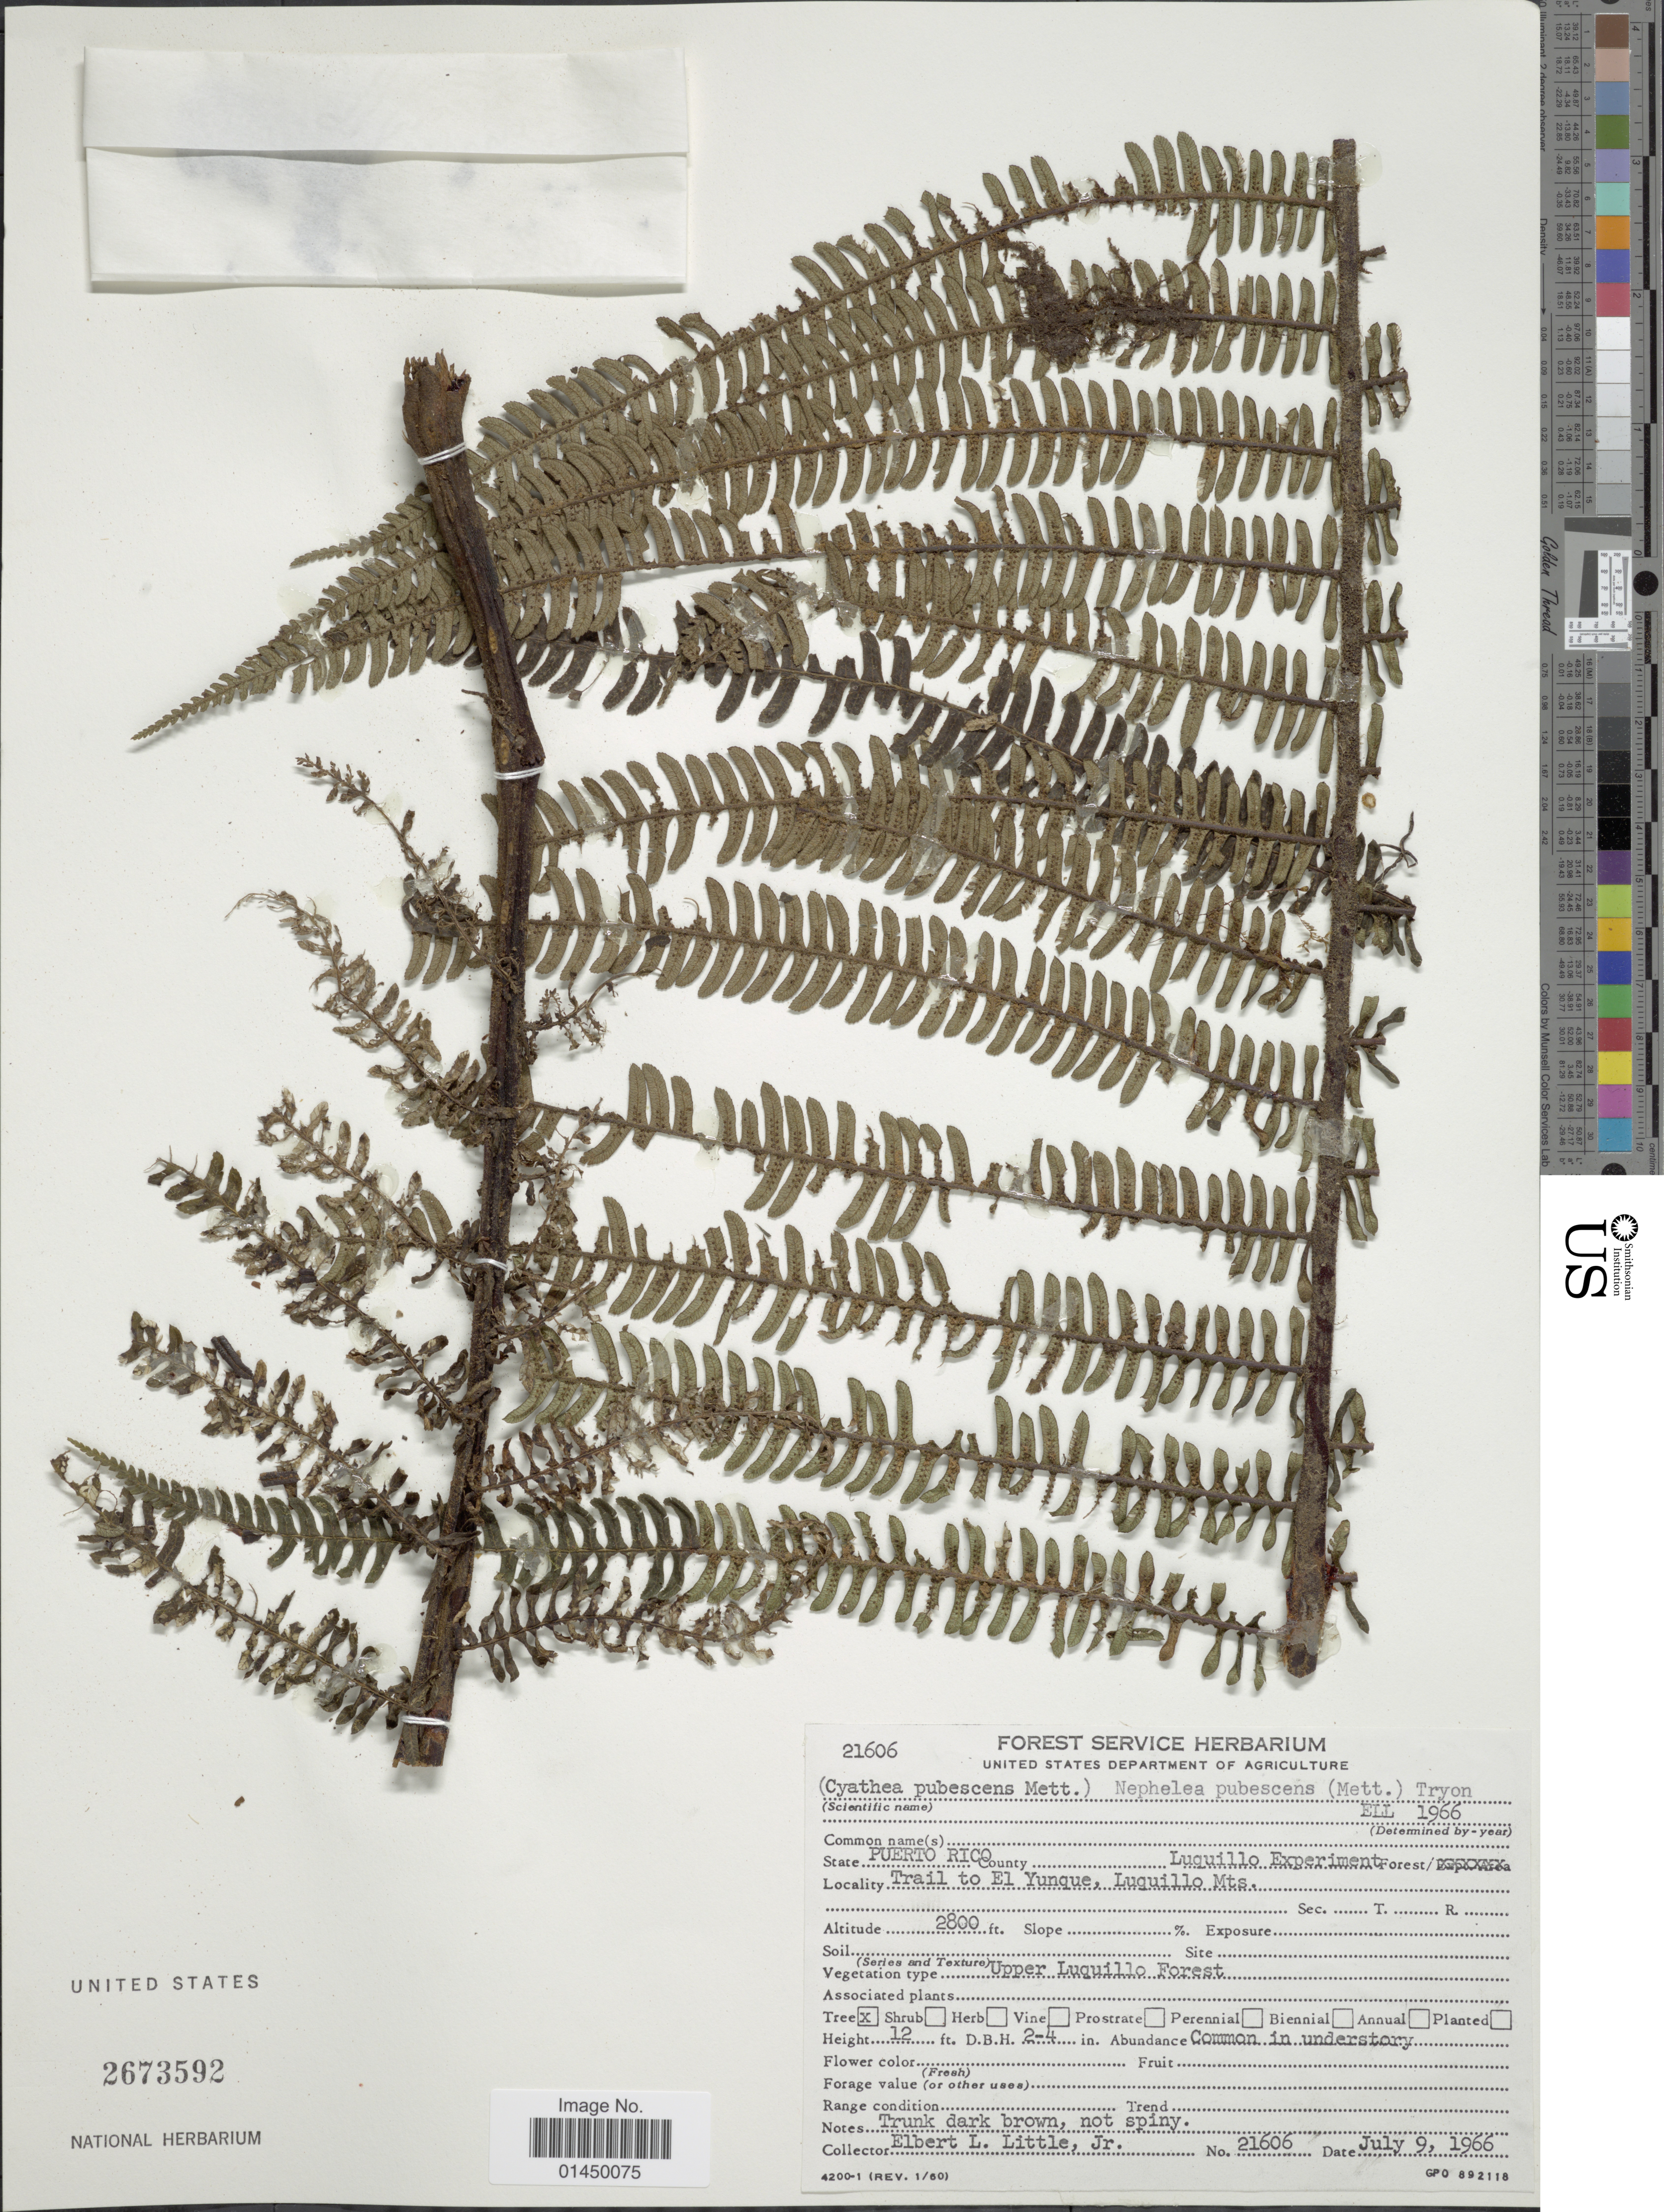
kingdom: Plantae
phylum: Tracheophyta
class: Polypodiopsida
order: Cyatheales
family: Cyatheaceae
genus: Cyathea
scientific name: Cyathea bipinnatifida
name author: (Baker) Domin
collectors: E. L. Little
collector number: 21606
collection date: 1966-07-09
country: Puerto Rico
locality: State Puerto Rico, Trail to El Yunque, Luquillo Mts.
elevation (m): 853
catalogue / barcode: US 2673592